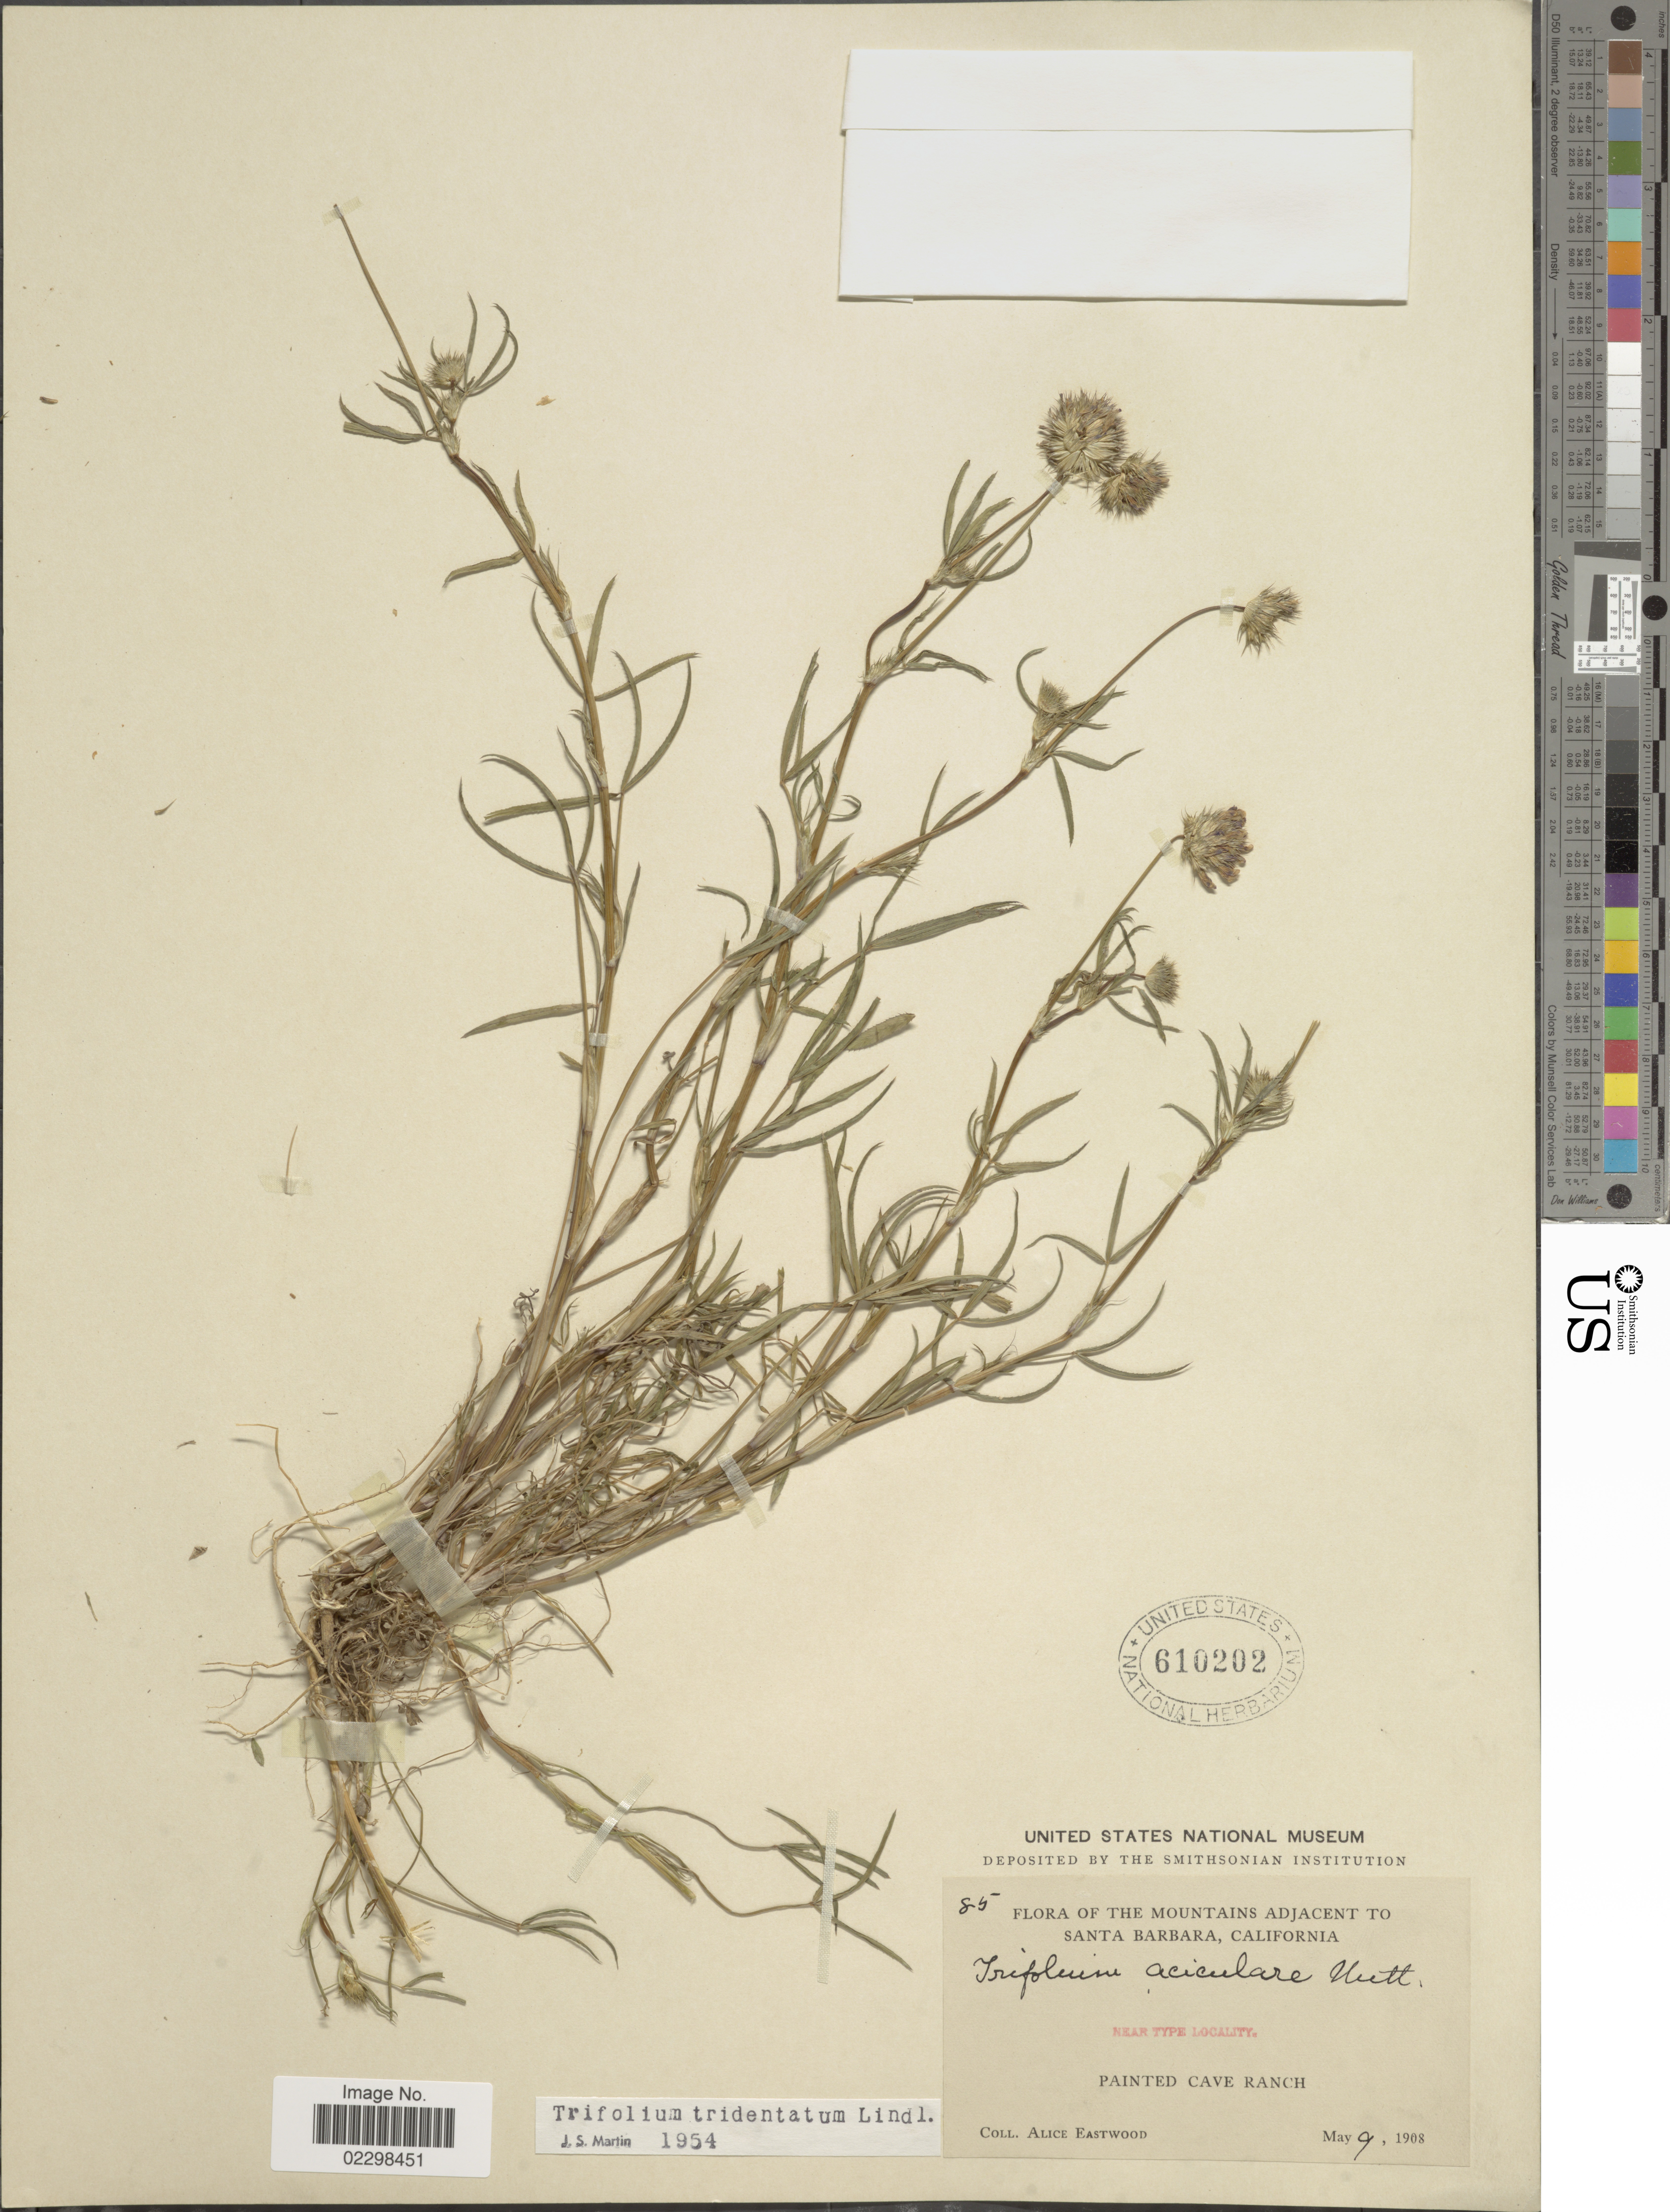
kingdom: Plantae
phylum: Tracheophyta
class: Magnoliopsida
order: Fabales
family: Fabaceae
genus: Trifolium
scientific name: Trifolium tridentatum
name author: Lindl.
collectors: A. Eastwood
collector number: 85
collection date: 1908-05-09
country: United States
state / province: California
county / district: Santa Barbara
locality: Mountain adjacent to Santa Barbara, Painted Cave Ranch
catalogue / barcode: US 610202